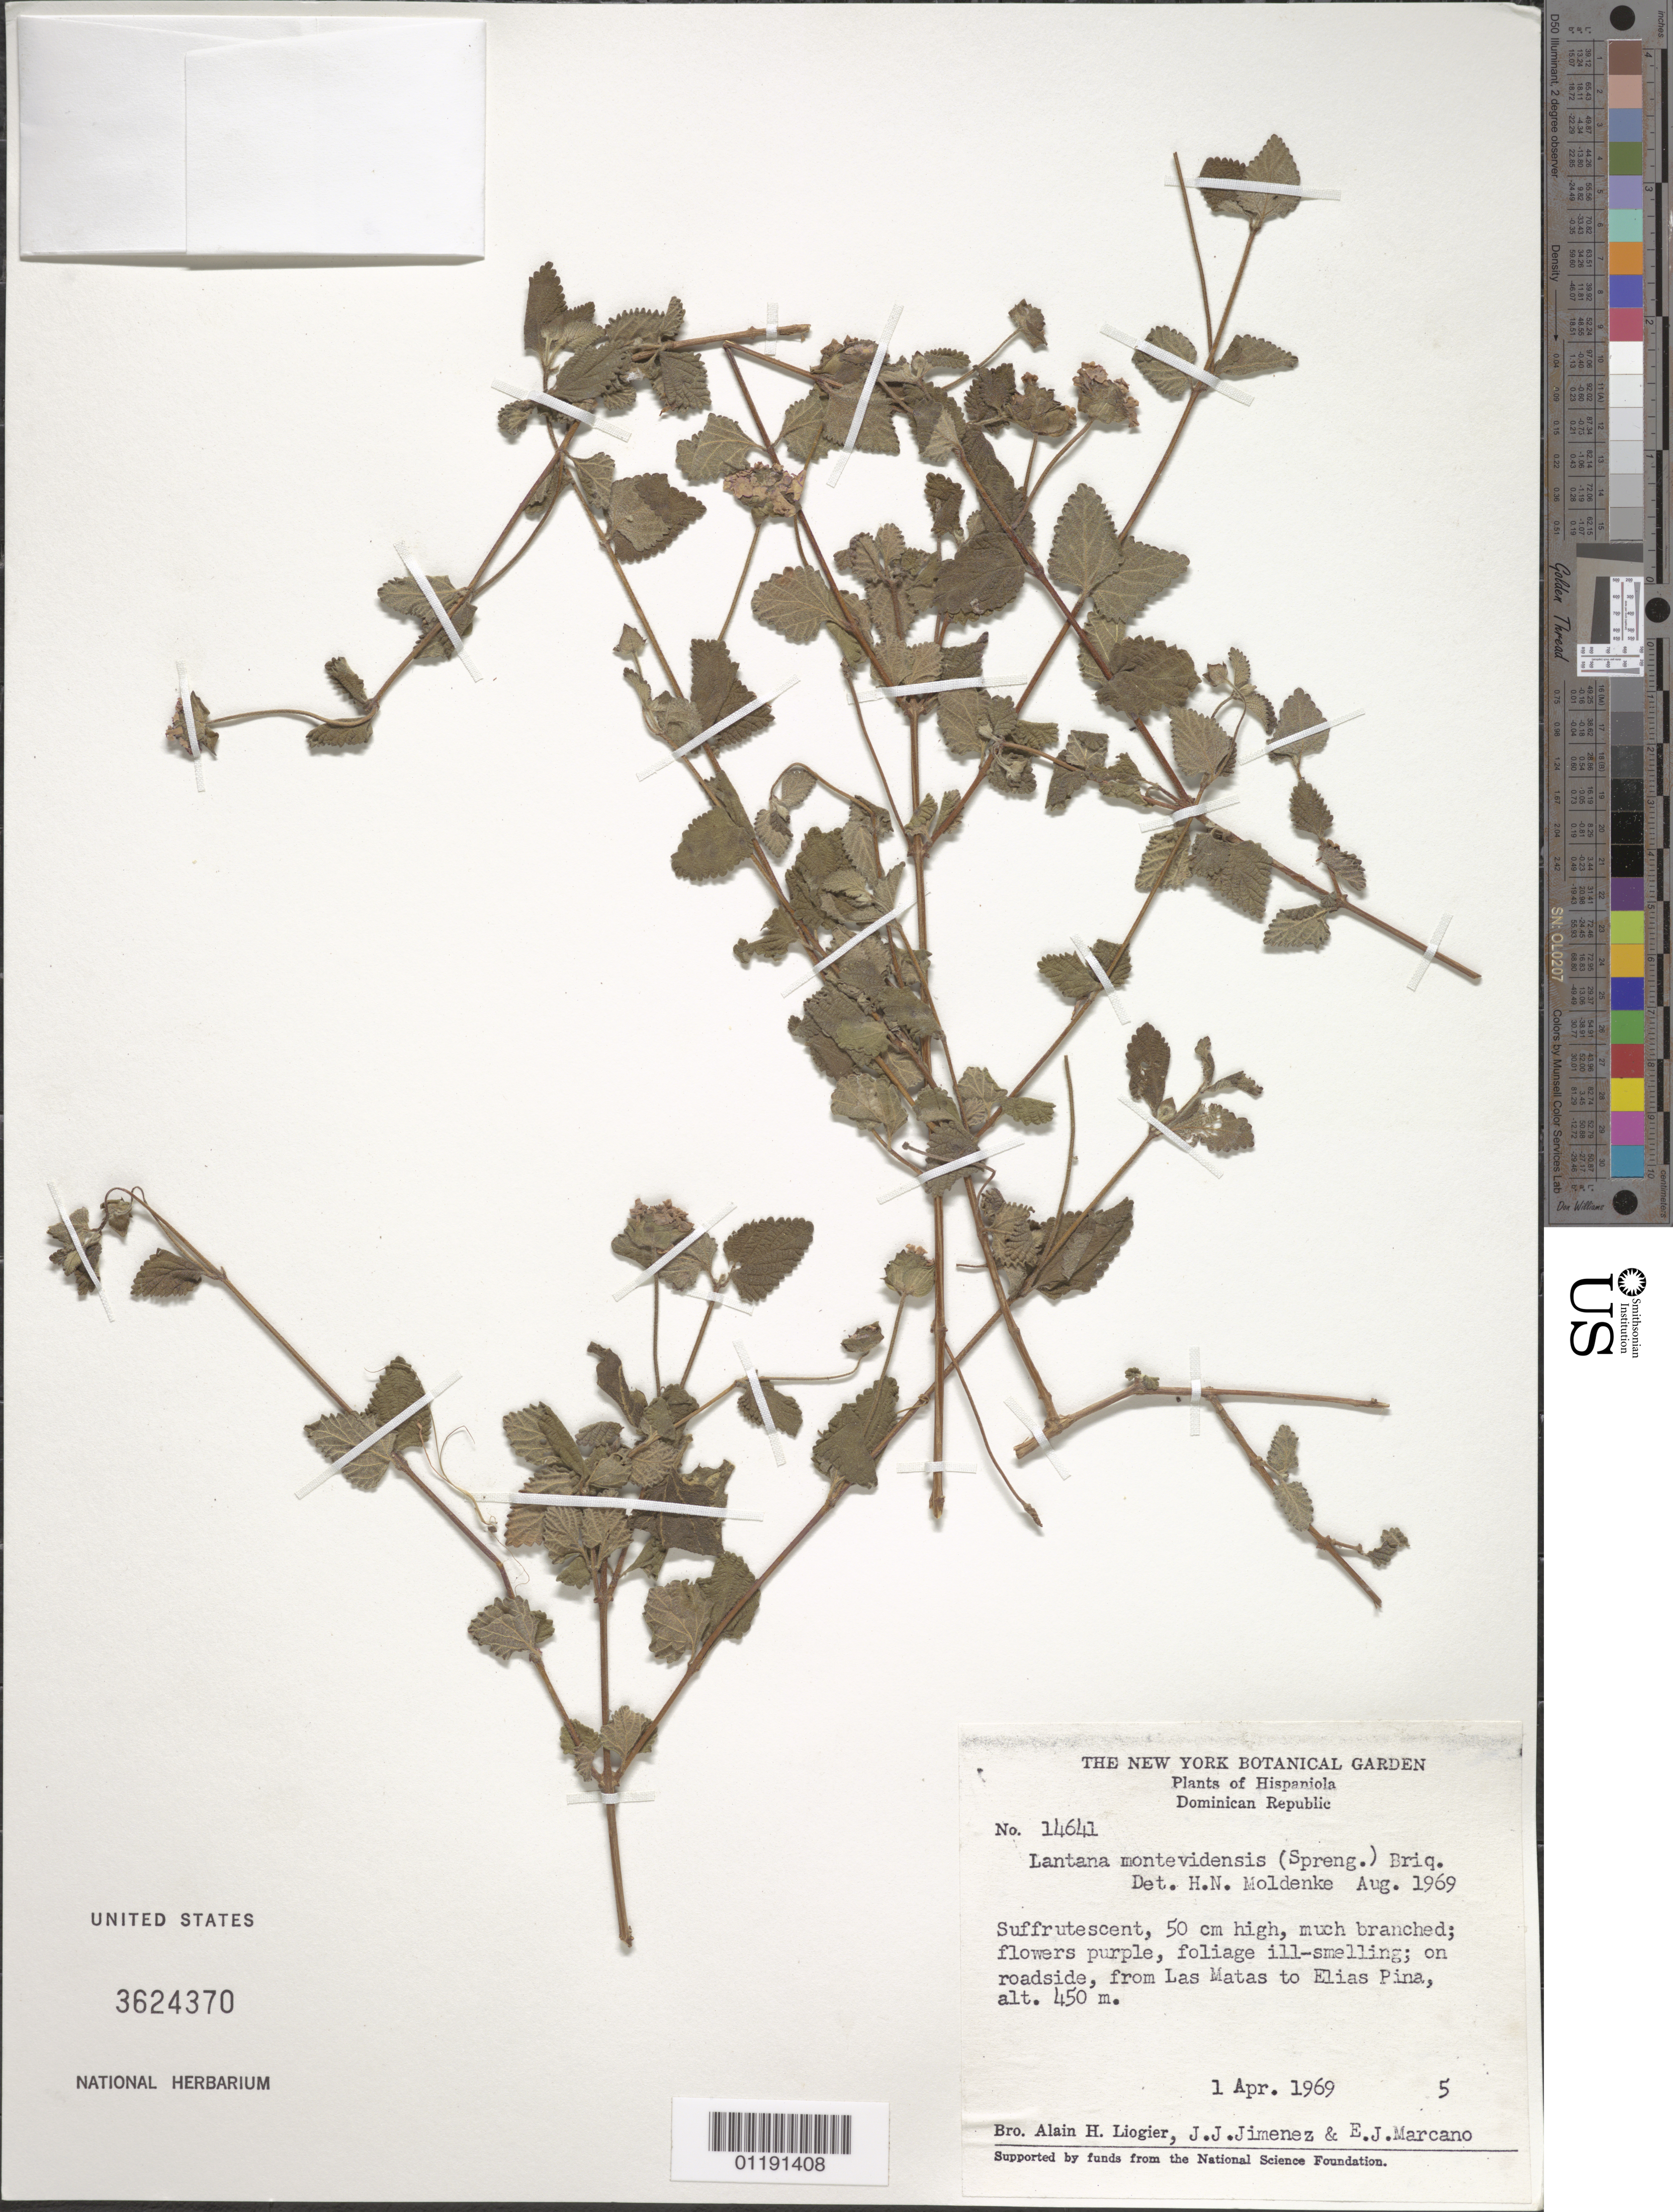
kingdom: Plantae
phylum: Tracheophyta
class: Magnoliopsida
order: Lamiales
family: Verbenaceae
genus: Lantana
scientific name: Lantana montevidensis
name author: (Spreng.) Briq.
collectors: A. H. Liogier, J. J. Jiménez & E. J. Marcano F.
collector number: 14641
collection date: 1969-04-01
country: Dominican Republic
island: Hispaniola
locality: On roadside, from Las Matas to Elias Pina.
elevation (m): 450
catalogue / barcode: US 3624370